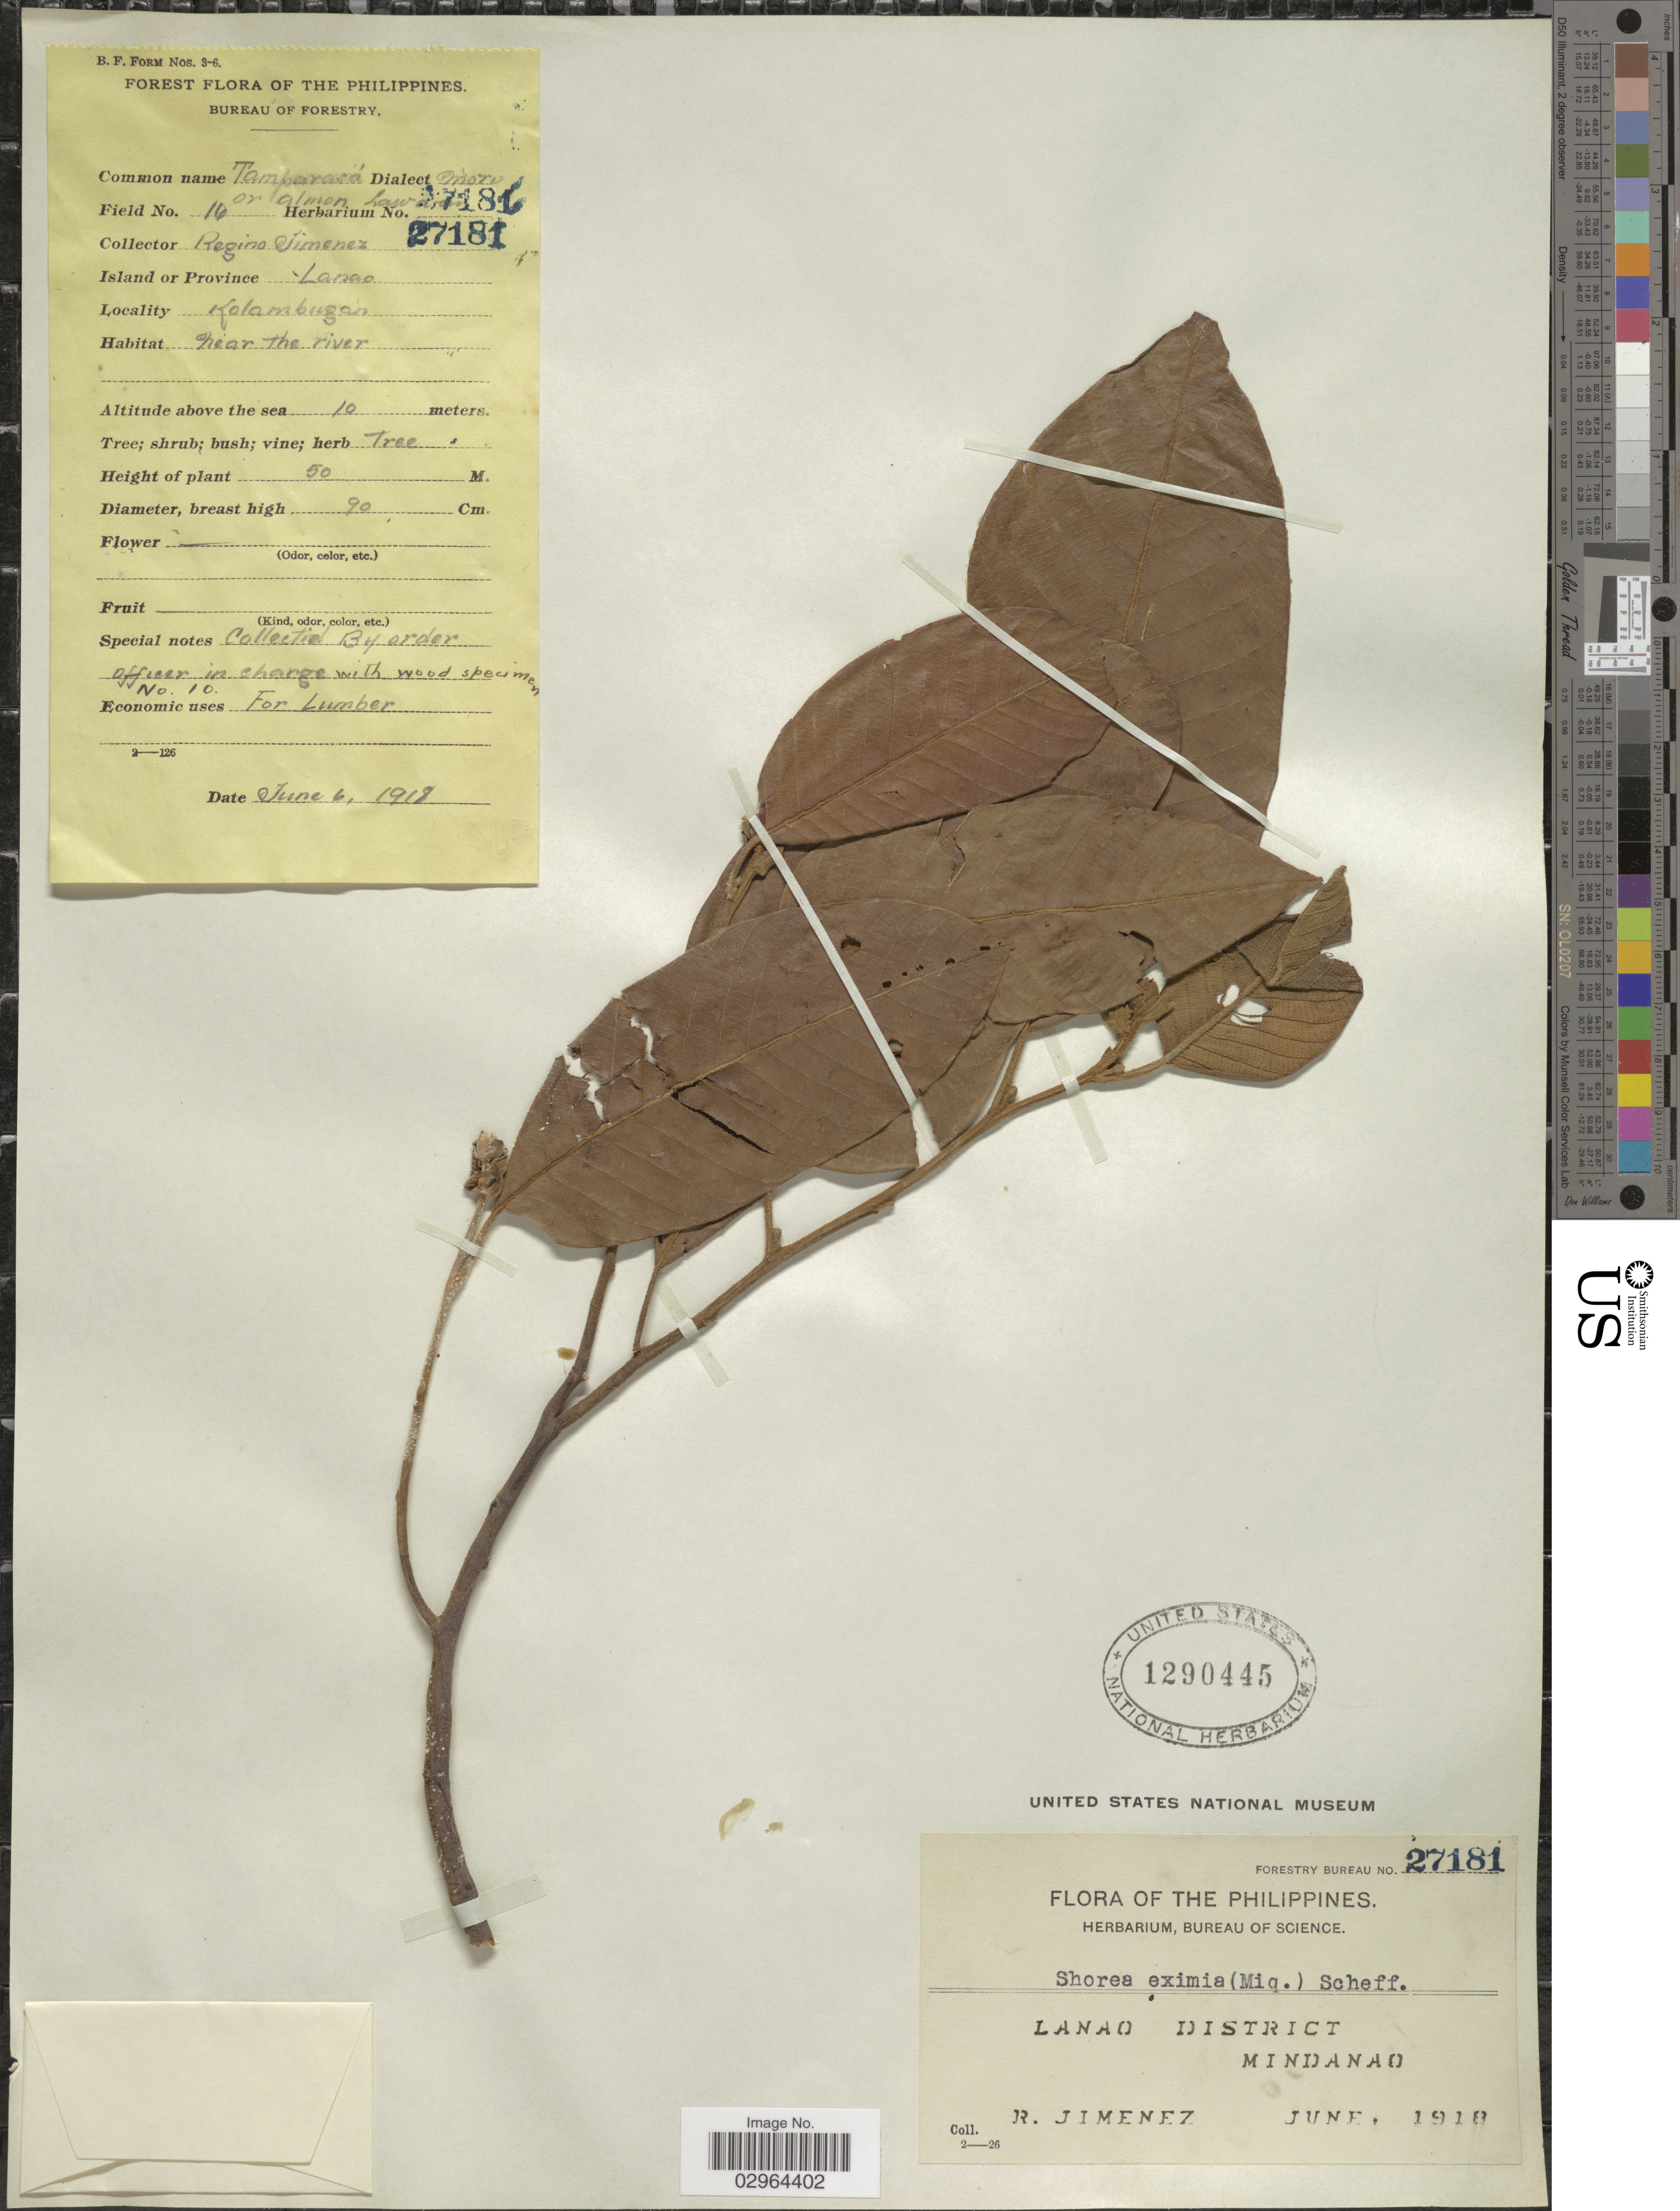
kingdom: Plantae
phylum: Tracheophyta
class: Magnoliopsida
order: Malvales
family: Dipterocarpaceae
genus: Rubroshorea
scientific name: Rubroshorea almon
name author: (Foxw.) P.S. Ashton & J. Heck.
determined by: Strong, Mark T., (BOT), Smithsonian Institution - National Museum of Natural History (UNITED STATES)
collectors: R. Jimenez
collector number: Forestry Bureau 27181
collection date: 1918-06-06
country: Philippines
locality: Lanao District, Kolambugan, Mindanao.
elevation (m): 10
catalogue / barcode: US 1290445